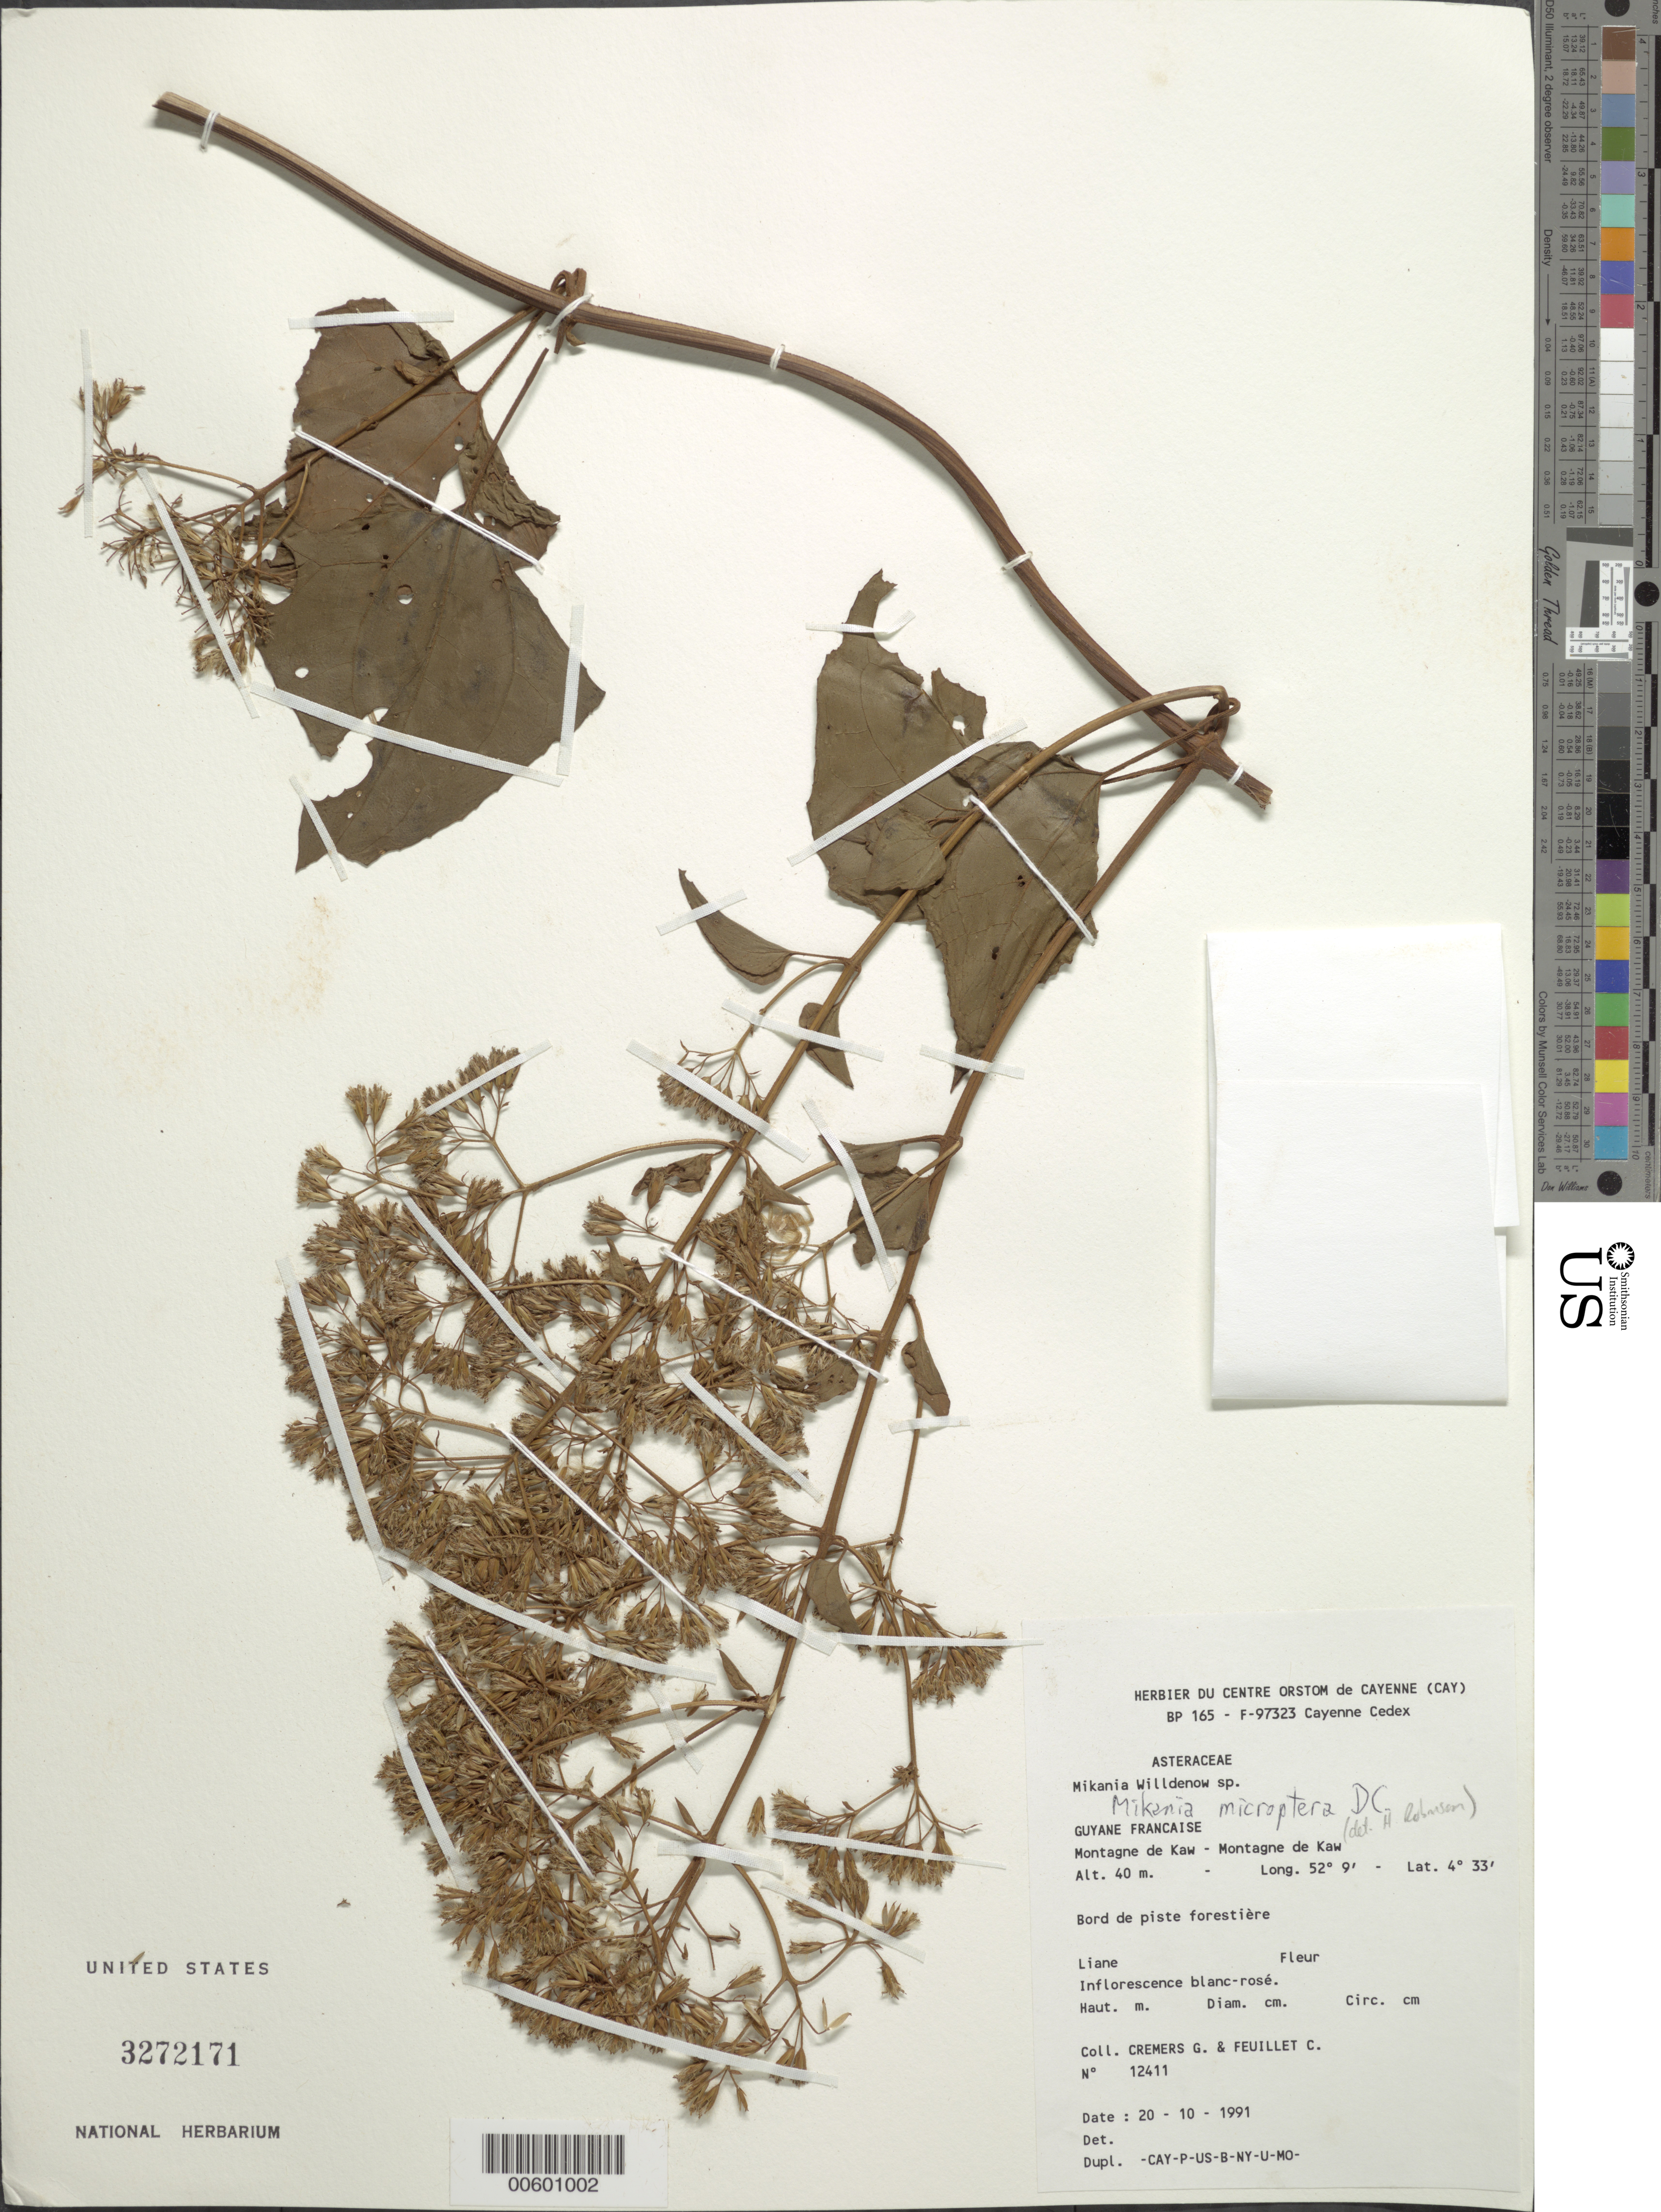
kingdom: Plantae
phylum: Tracheophyta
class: Magnoliopsida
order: Asterales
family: Asteraceae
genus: Mikania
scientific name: Mikania microptera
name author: DC.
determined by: Robinson, Harold E., (US)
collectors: G. Cremers & C. Feuillet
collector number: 12411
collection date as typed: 20-Oct-91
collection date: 1991-10-20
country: French Guiana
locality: Montagne de Kaw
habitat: Bord de piste forestiere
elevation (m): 40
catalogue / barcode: US 3272171